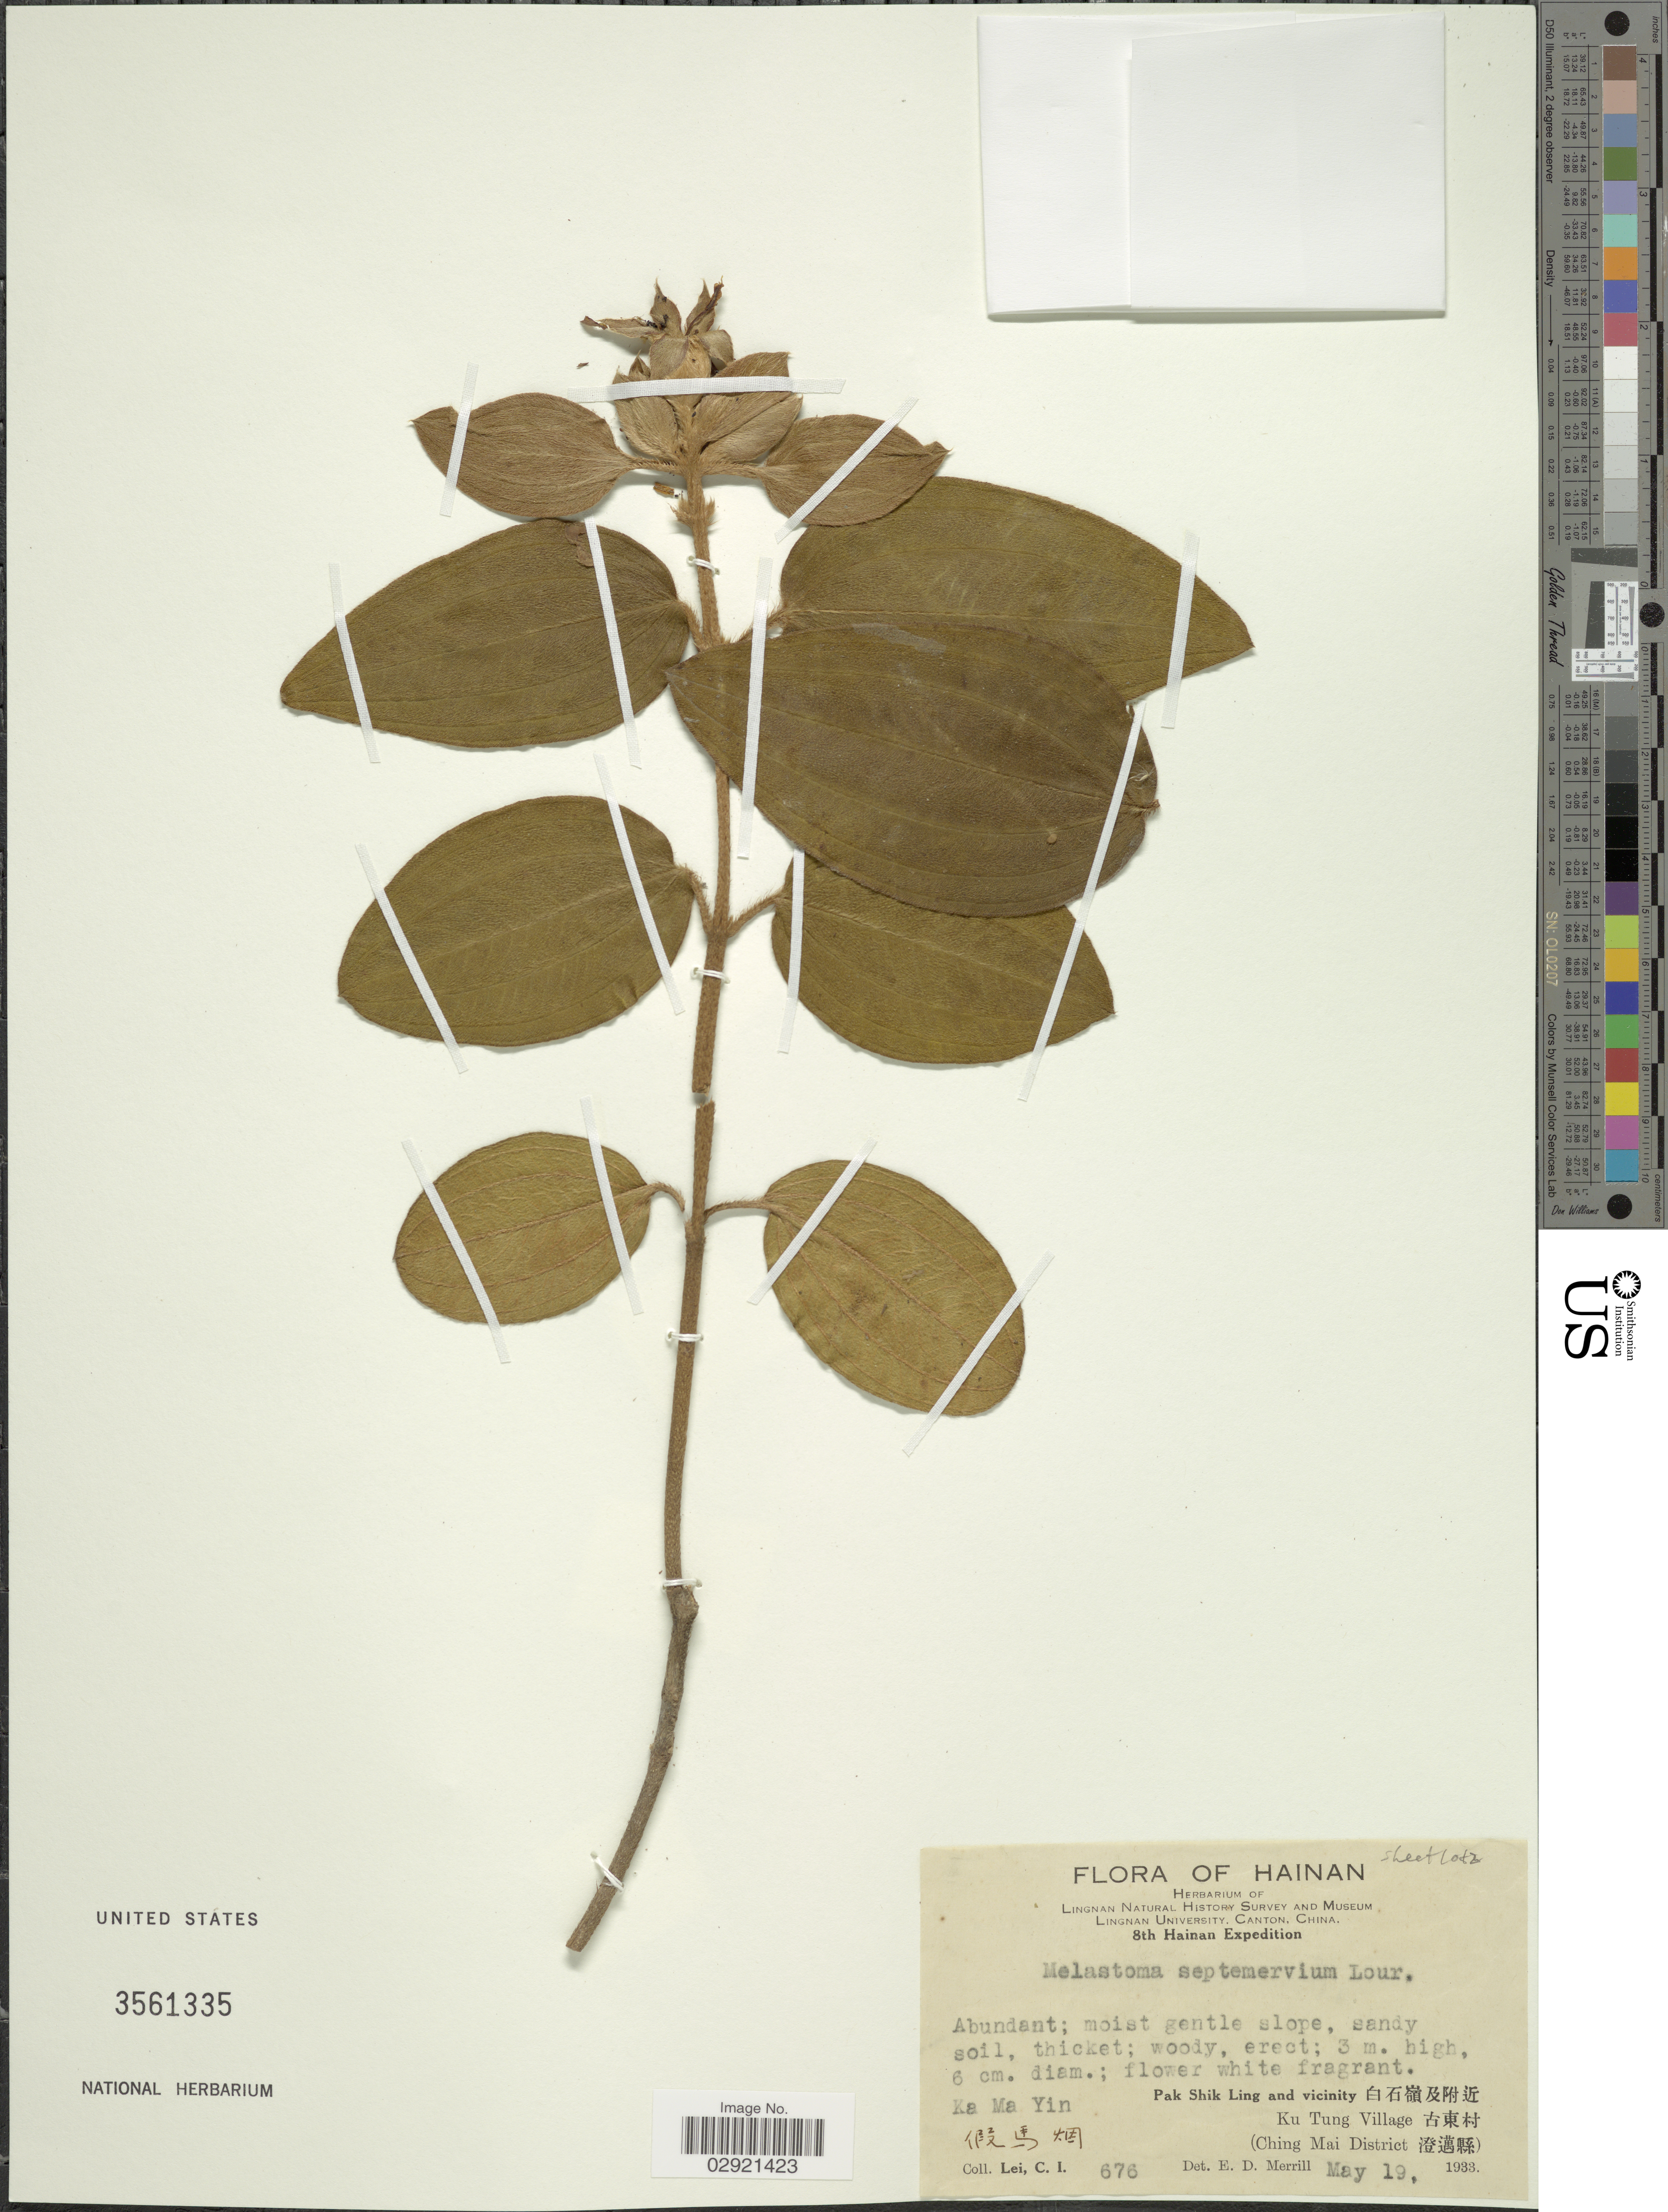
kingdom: Plantae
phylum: Tracheophyta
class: Magnoliopsida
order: Myrtales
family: Melastomataceae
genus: Melastoma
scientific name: Melastoma candidum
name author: D. Don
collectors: C. I. Lei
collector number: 676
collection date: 1933-05-19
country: China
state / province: Hainan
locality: KaMaYn. Pak Shik Ling and vicinity Ku Tung Village (Ching Mai District).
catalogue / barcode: US 3561335